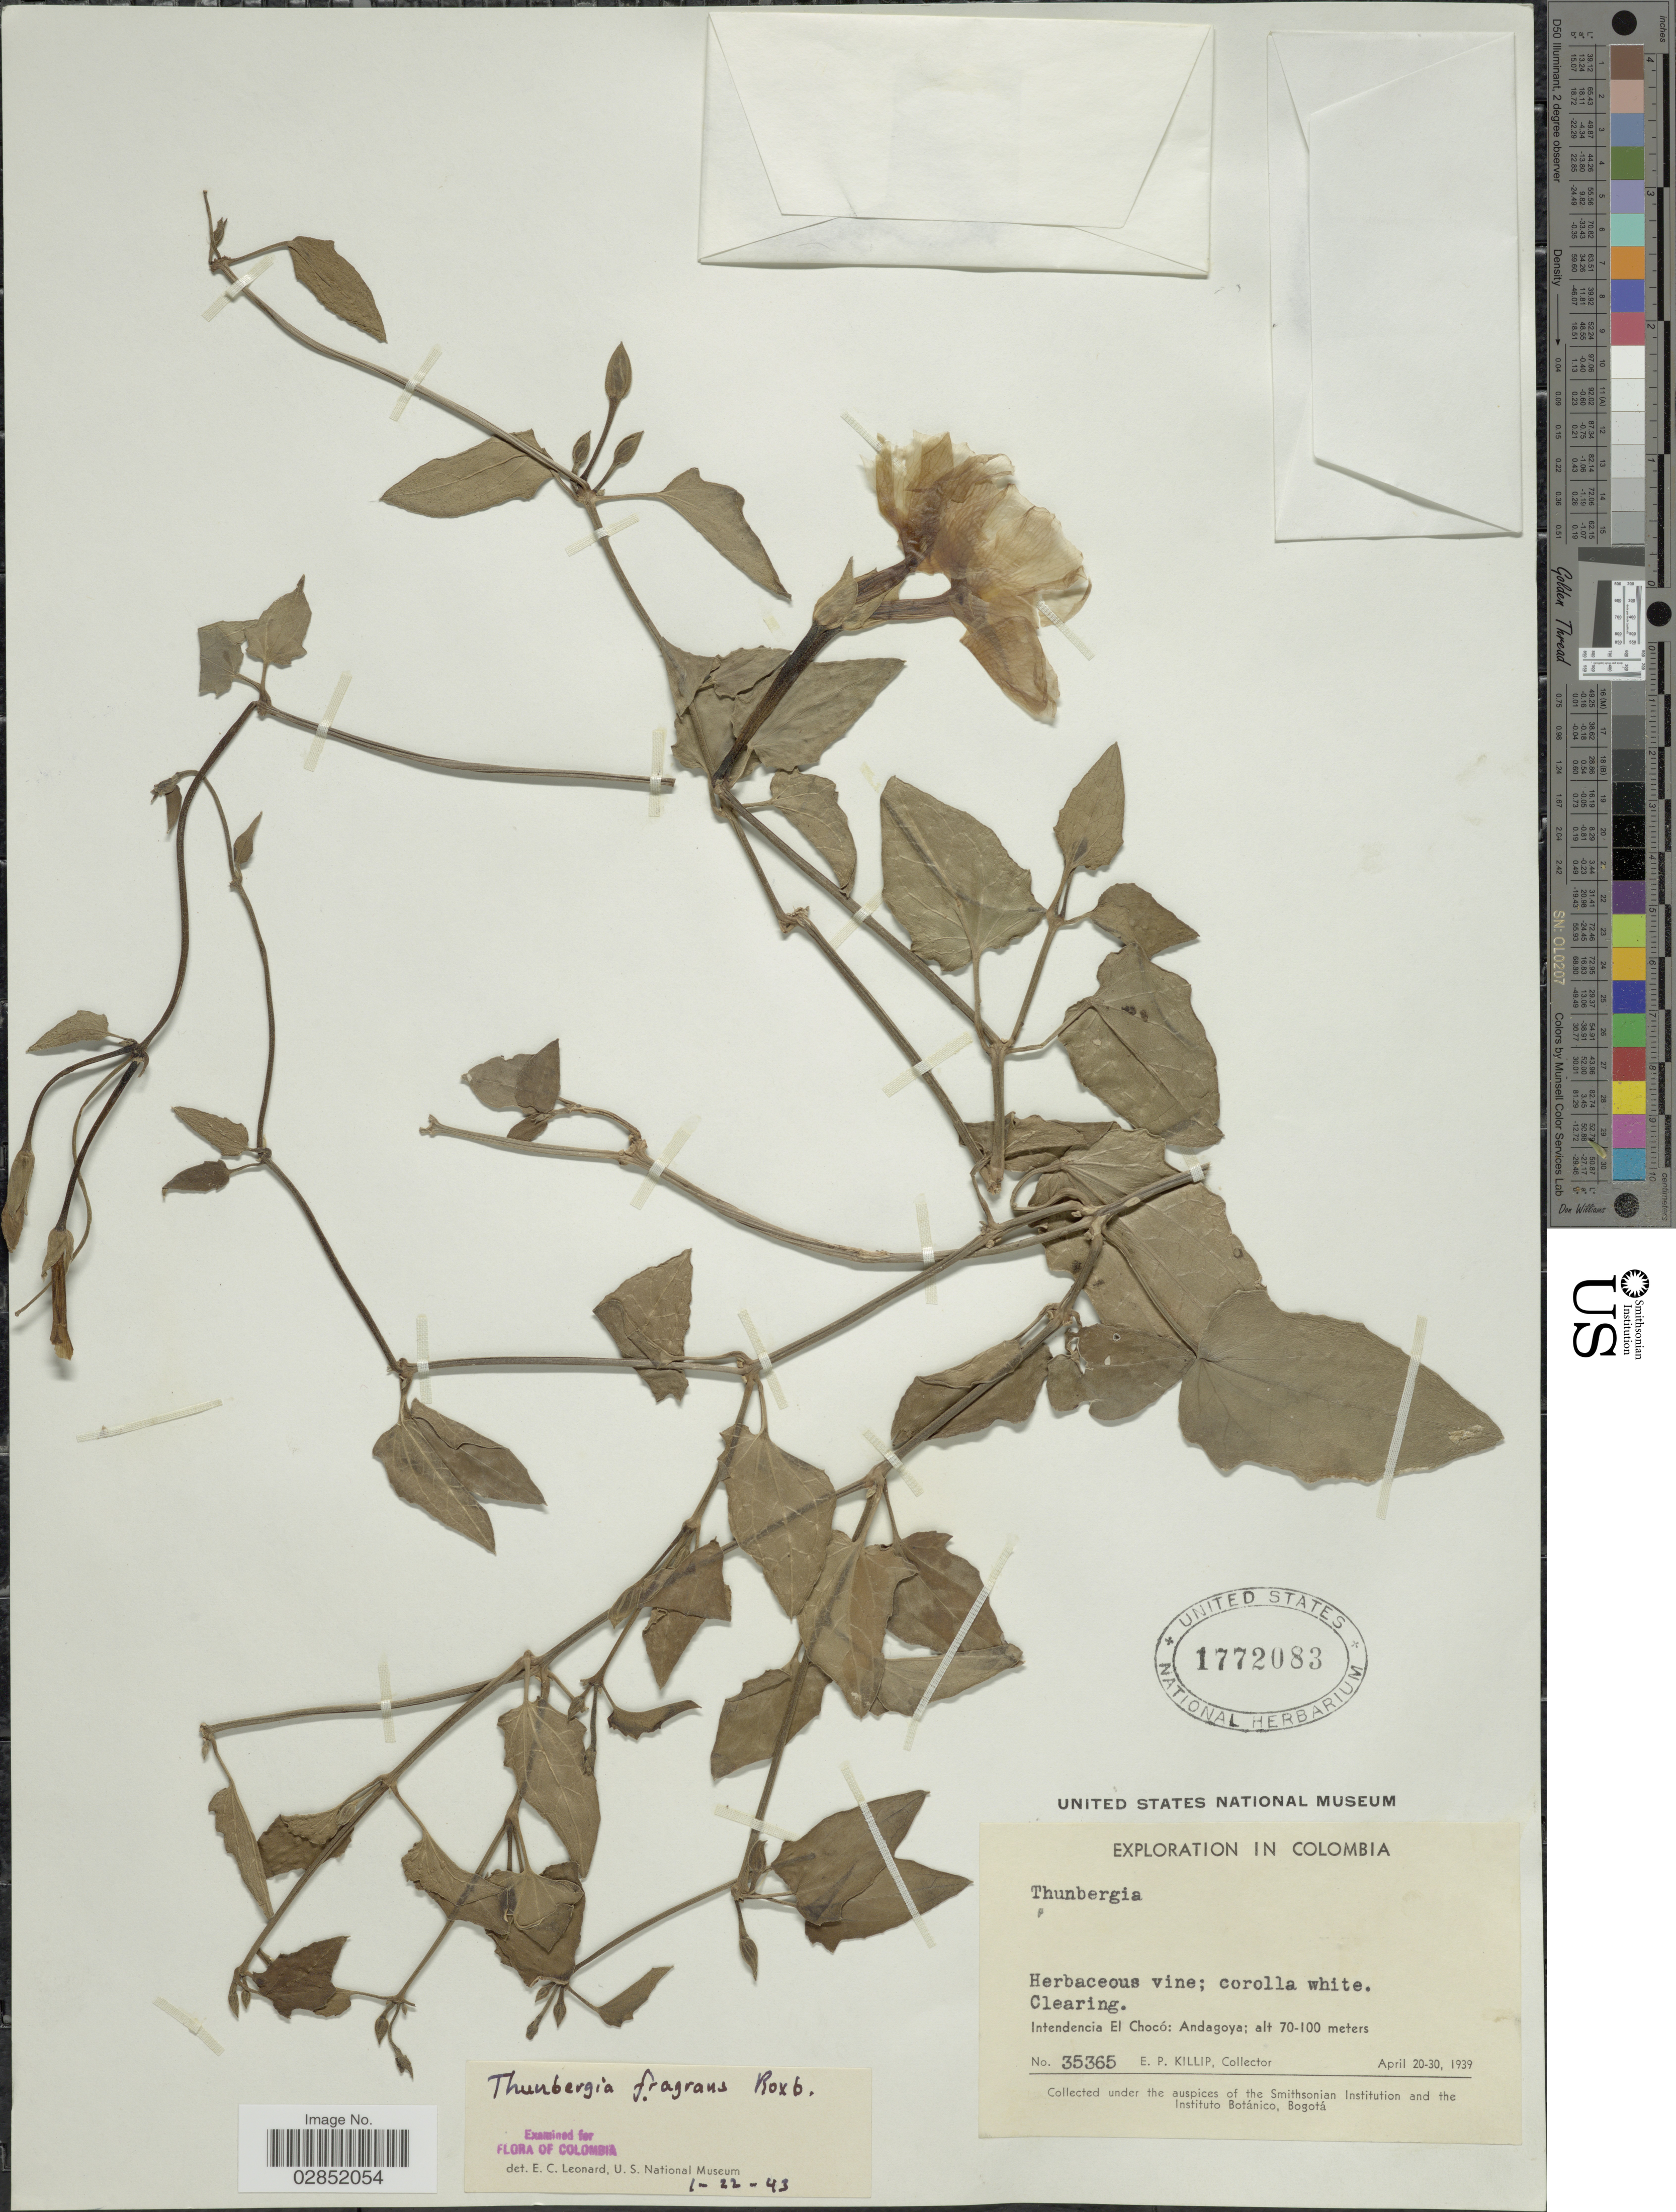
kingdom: Plantae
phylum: Tracheophyta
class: Magnoliopsida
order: Lamiales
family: Acanthaceae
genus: Thunbergia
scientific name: Thunbergia fragrans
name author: Roxb.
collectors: E. P. Killip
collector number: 35365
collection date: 1939-04-20/1939-04-30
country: Colombia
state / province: Chocó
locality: Intendencia El Chocó: Andagoya.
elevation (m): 70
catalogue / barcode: US 1772083